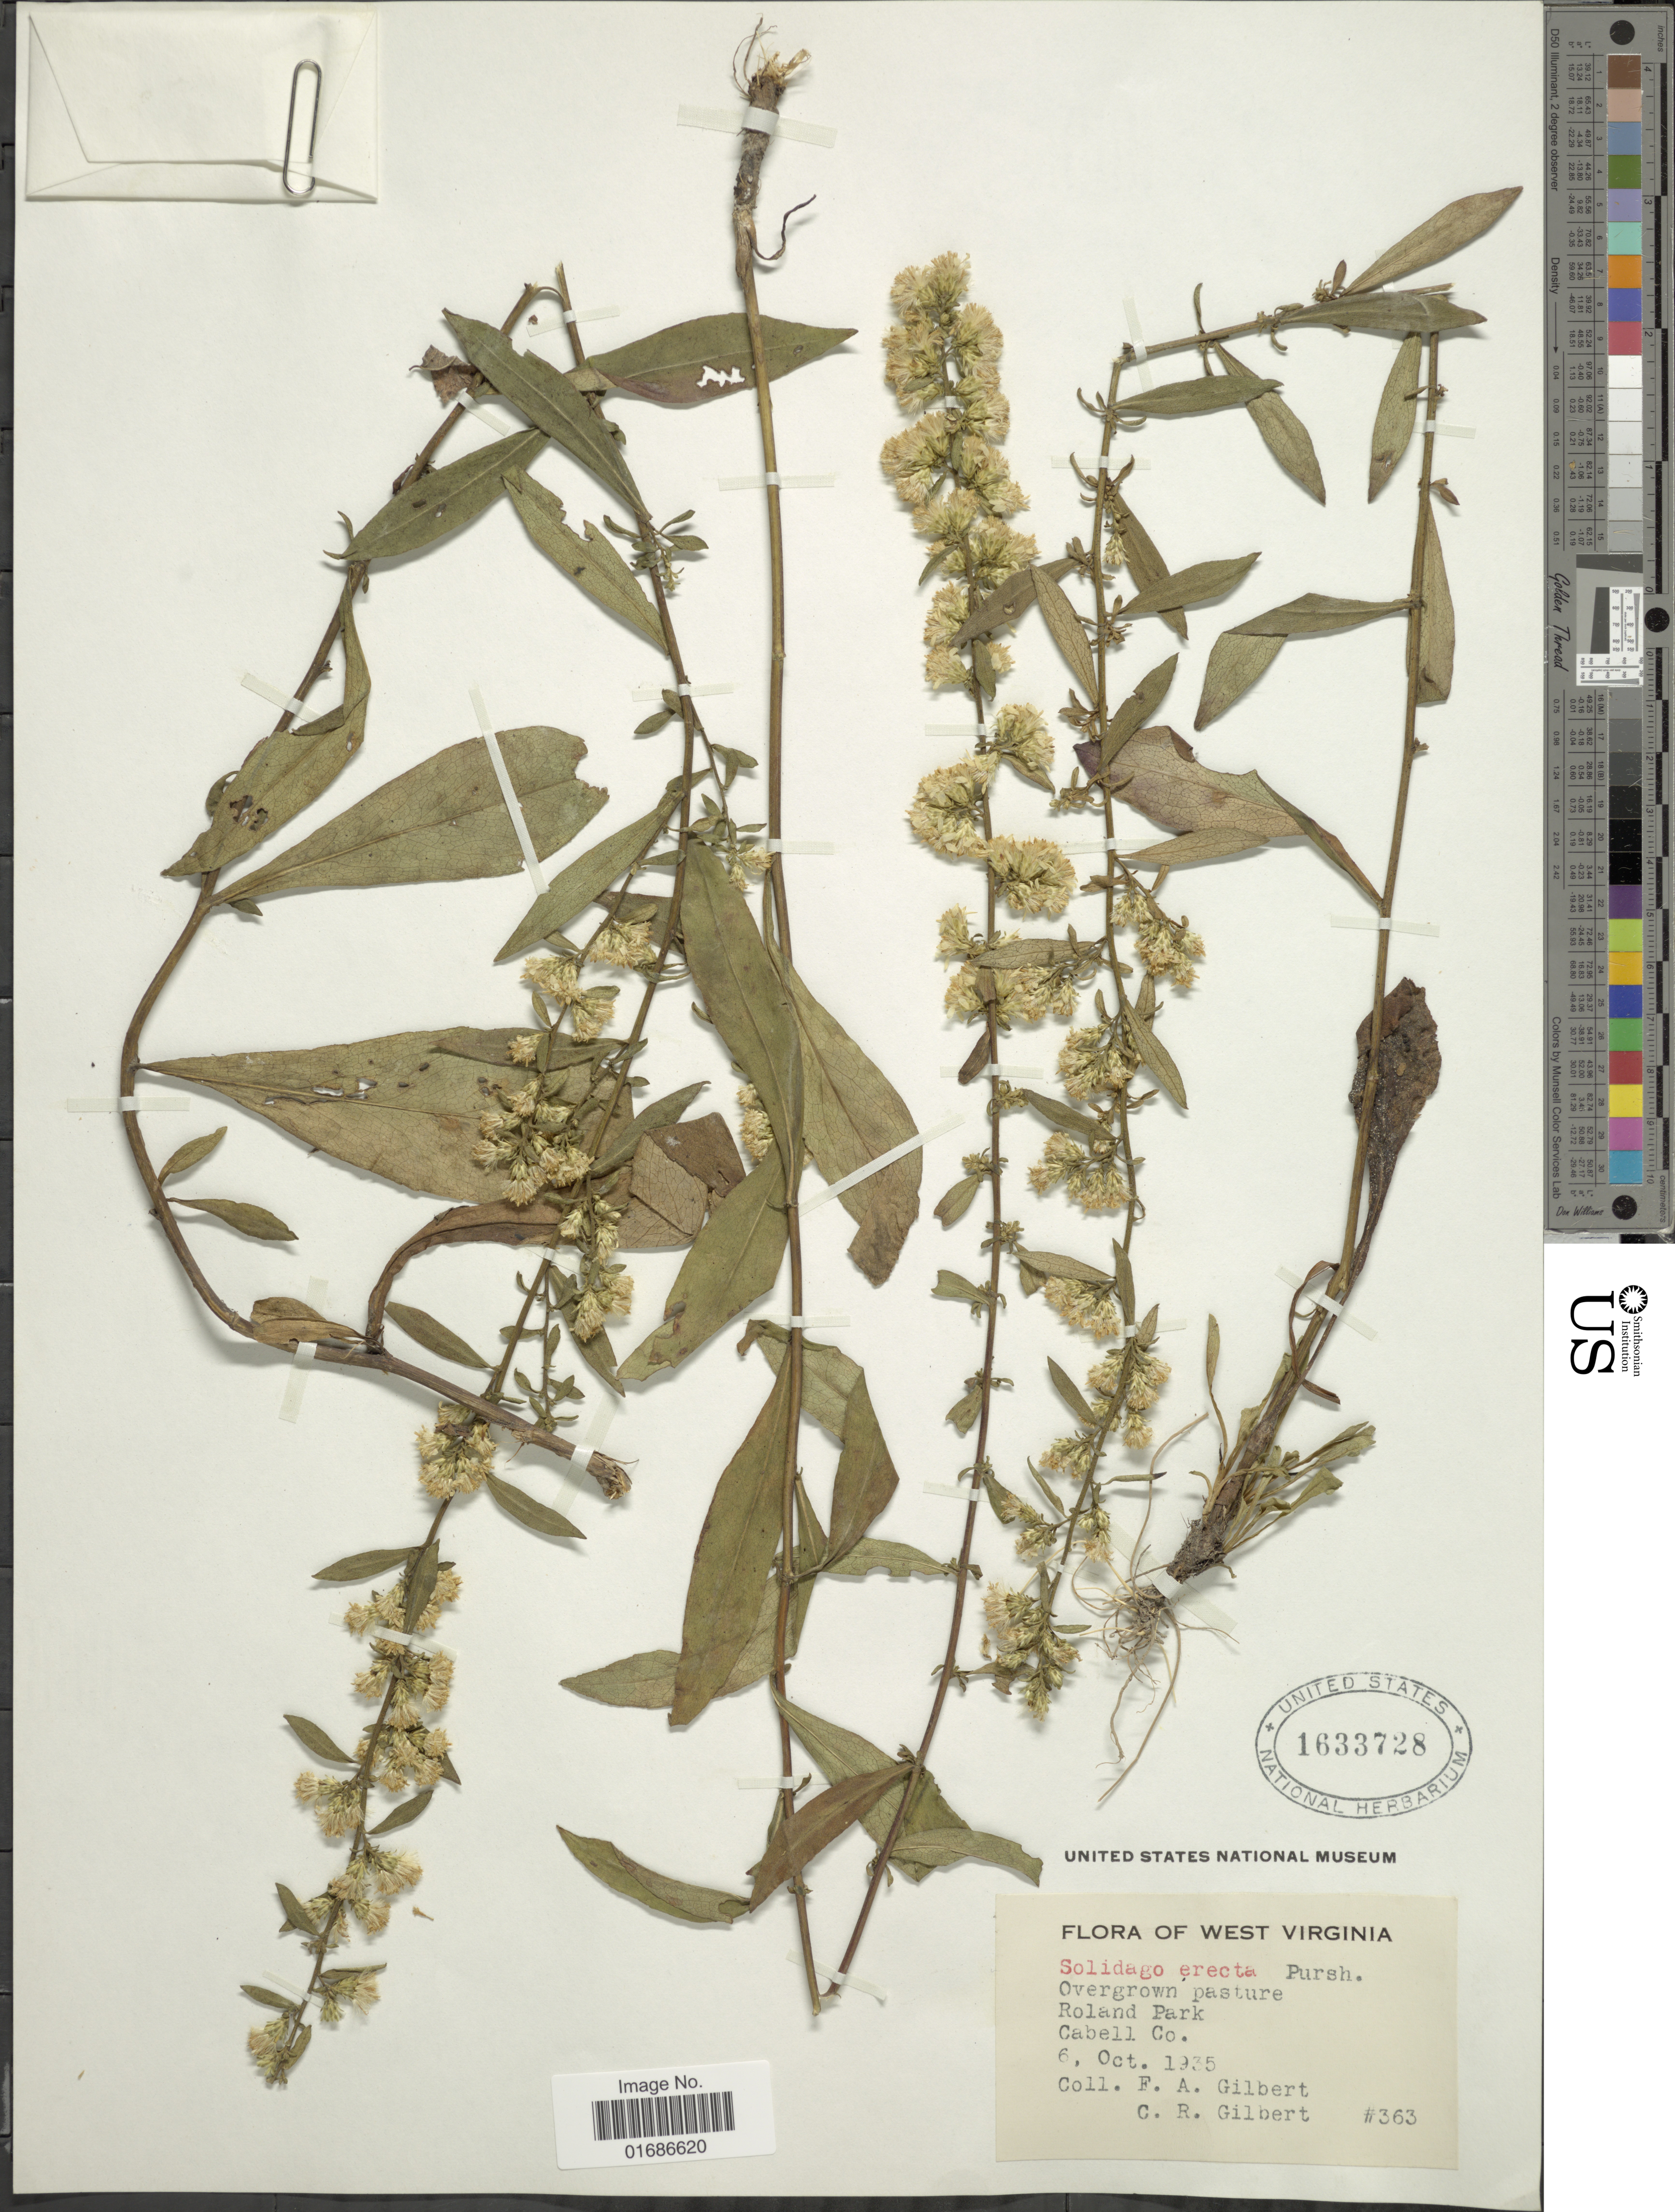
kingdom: Plantae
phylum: Tracheophyta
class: Magnoliopsida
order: Asterales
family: Asteraceae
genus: Solidago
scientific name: Solidago erecta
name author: Pursh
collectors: F. A. Gilbert & C. Gilbert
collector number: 363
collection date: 1935-10-06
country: United States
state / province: West Virginia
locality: Overgrown pasture, Roland Park, Cabell Co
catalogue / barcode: US 1633728